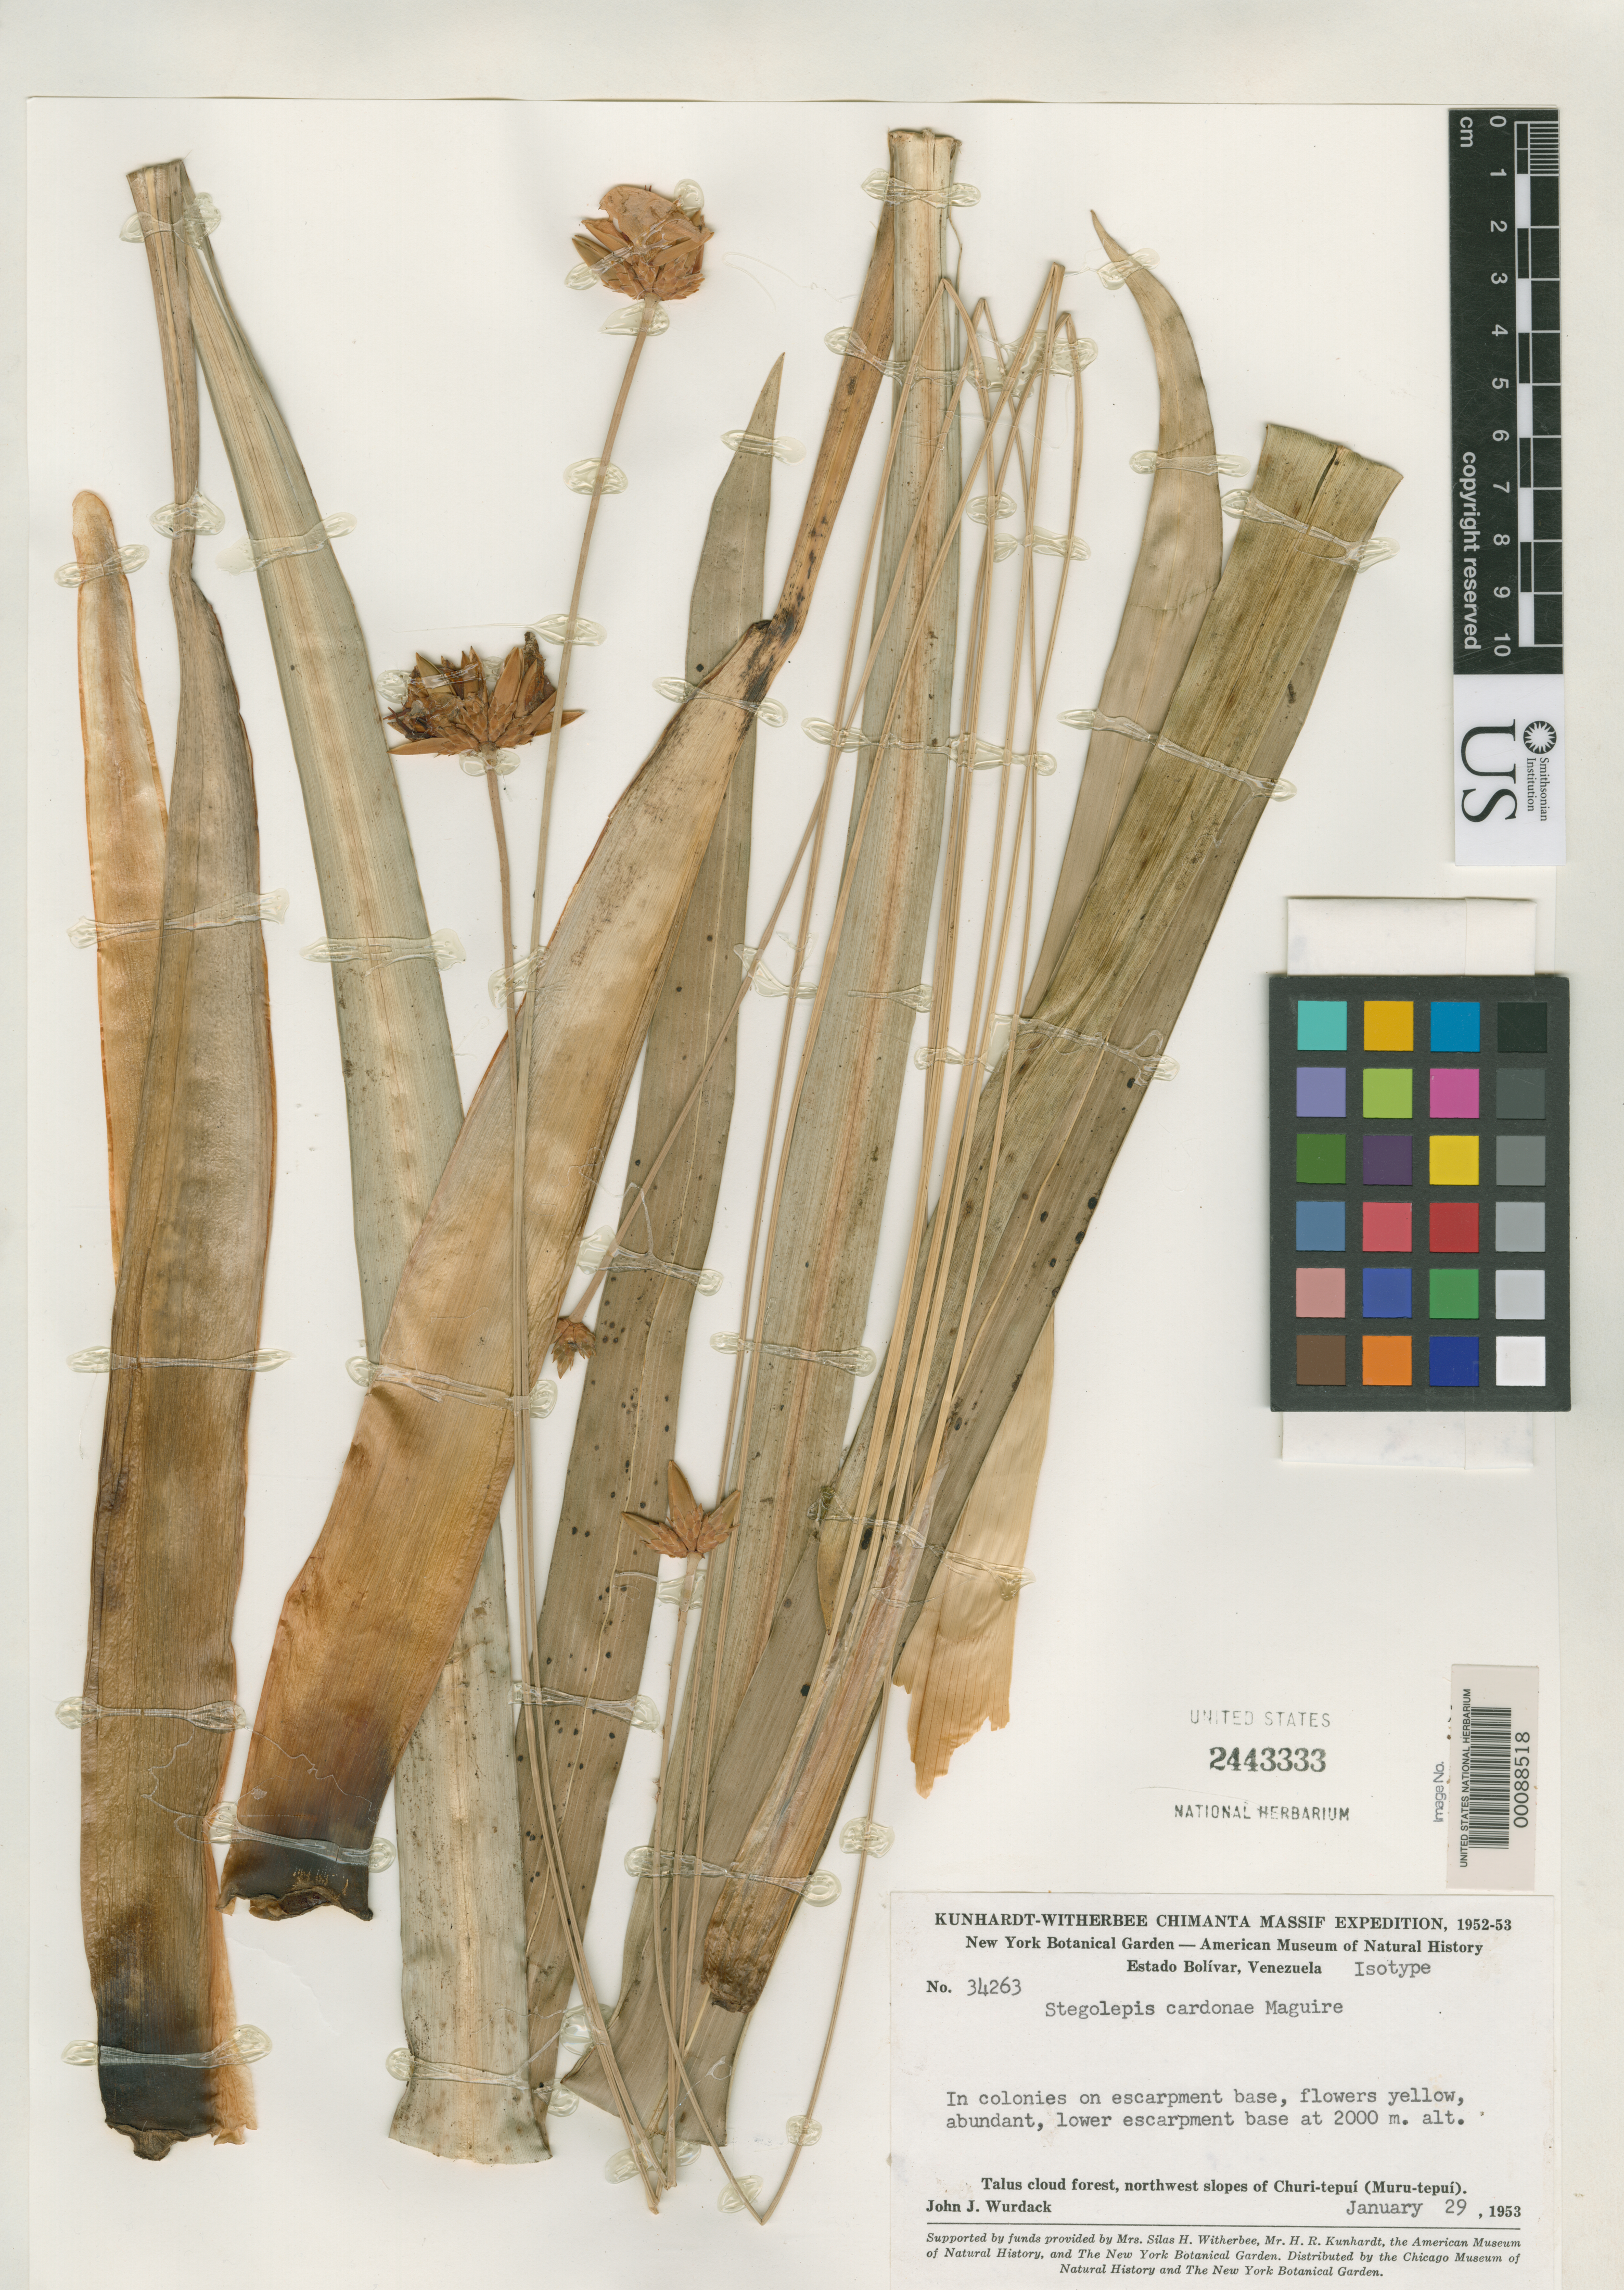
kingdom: Plantae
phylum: Tracheophyta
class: Liliopsida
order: Poales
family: Rapateaceae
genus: Stegolepis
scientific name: Stegolepis cardonae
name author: Maguire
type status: Isotype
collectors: J. J. Wurdack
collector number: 34263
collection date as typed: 29 Jan 1953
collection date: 1953-01-29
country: Venezuela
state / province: Bolivar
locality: Churi-tepui.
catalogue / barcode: US 2443333